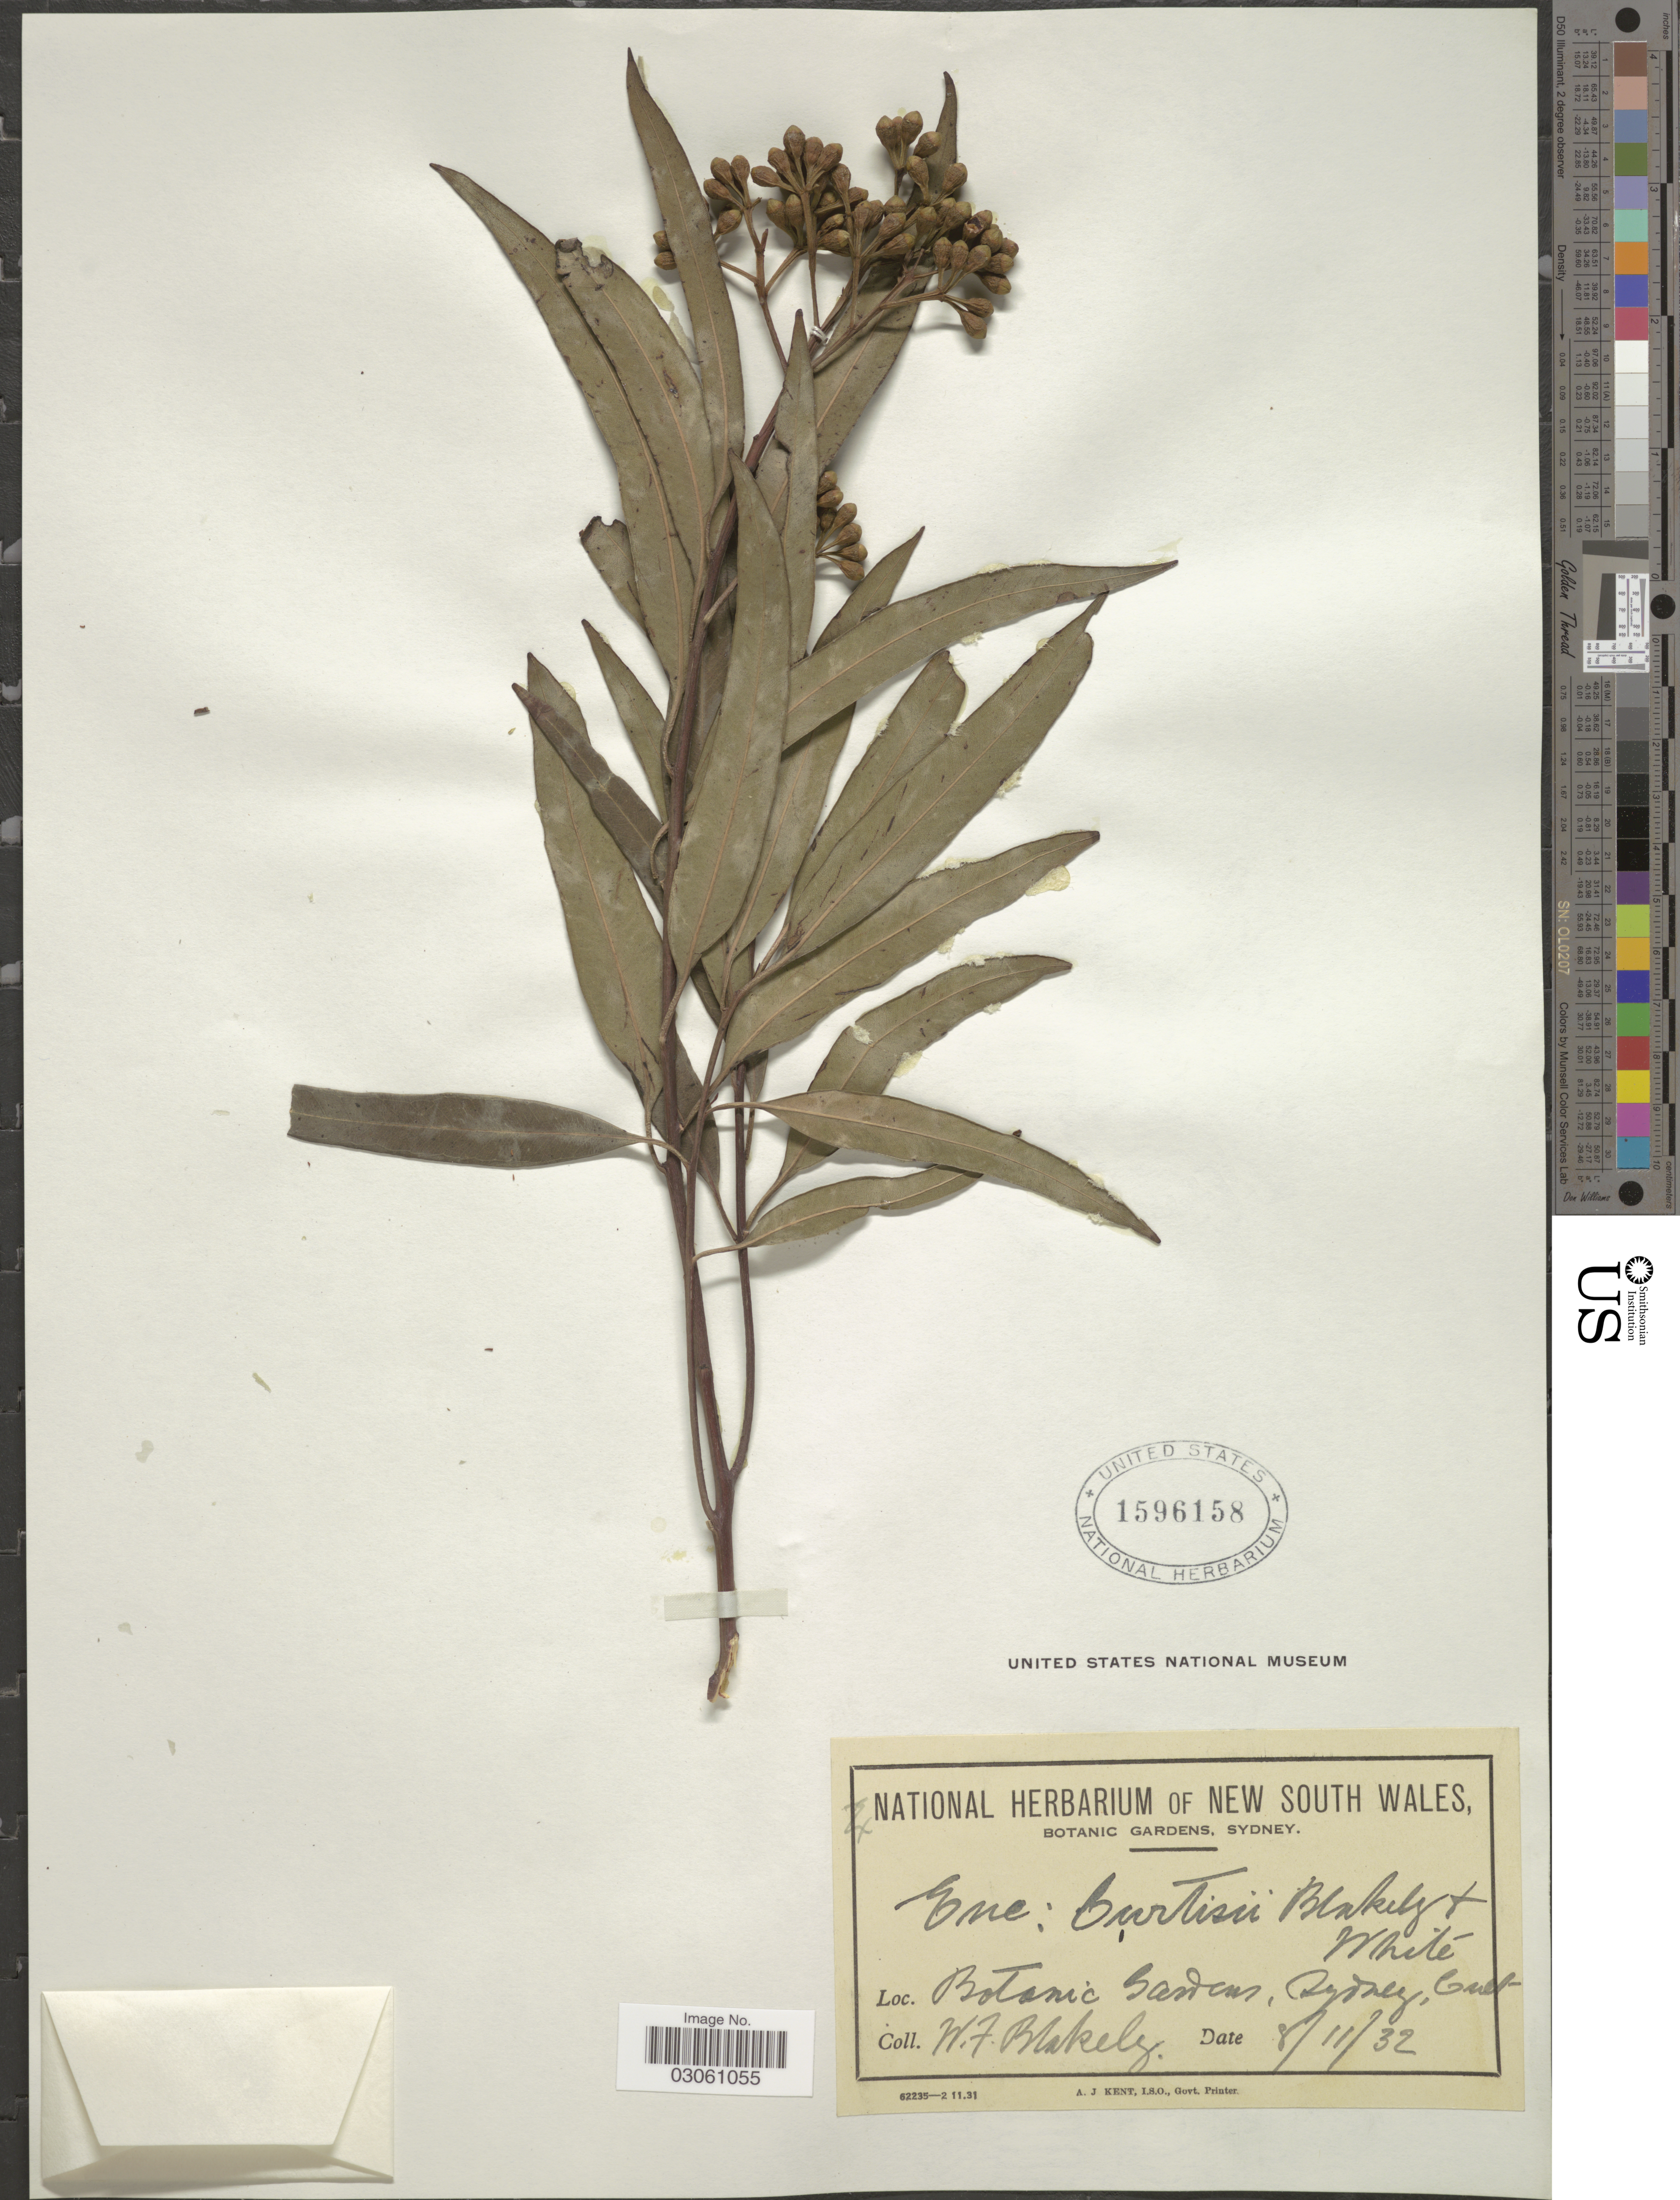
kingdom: Plantae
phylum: Tracheophyta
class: Magnoliopsida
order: Myrtales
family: Myrtaceae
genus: Eucalyptus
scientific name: Eucalyptus curtisii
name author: Blakely & C.T. White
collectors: W. Blakely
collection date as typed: Transcribed d/m/y: 8/11/32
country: Australia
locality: Botanic Gardens, Sydney.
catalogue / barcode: US 1596158